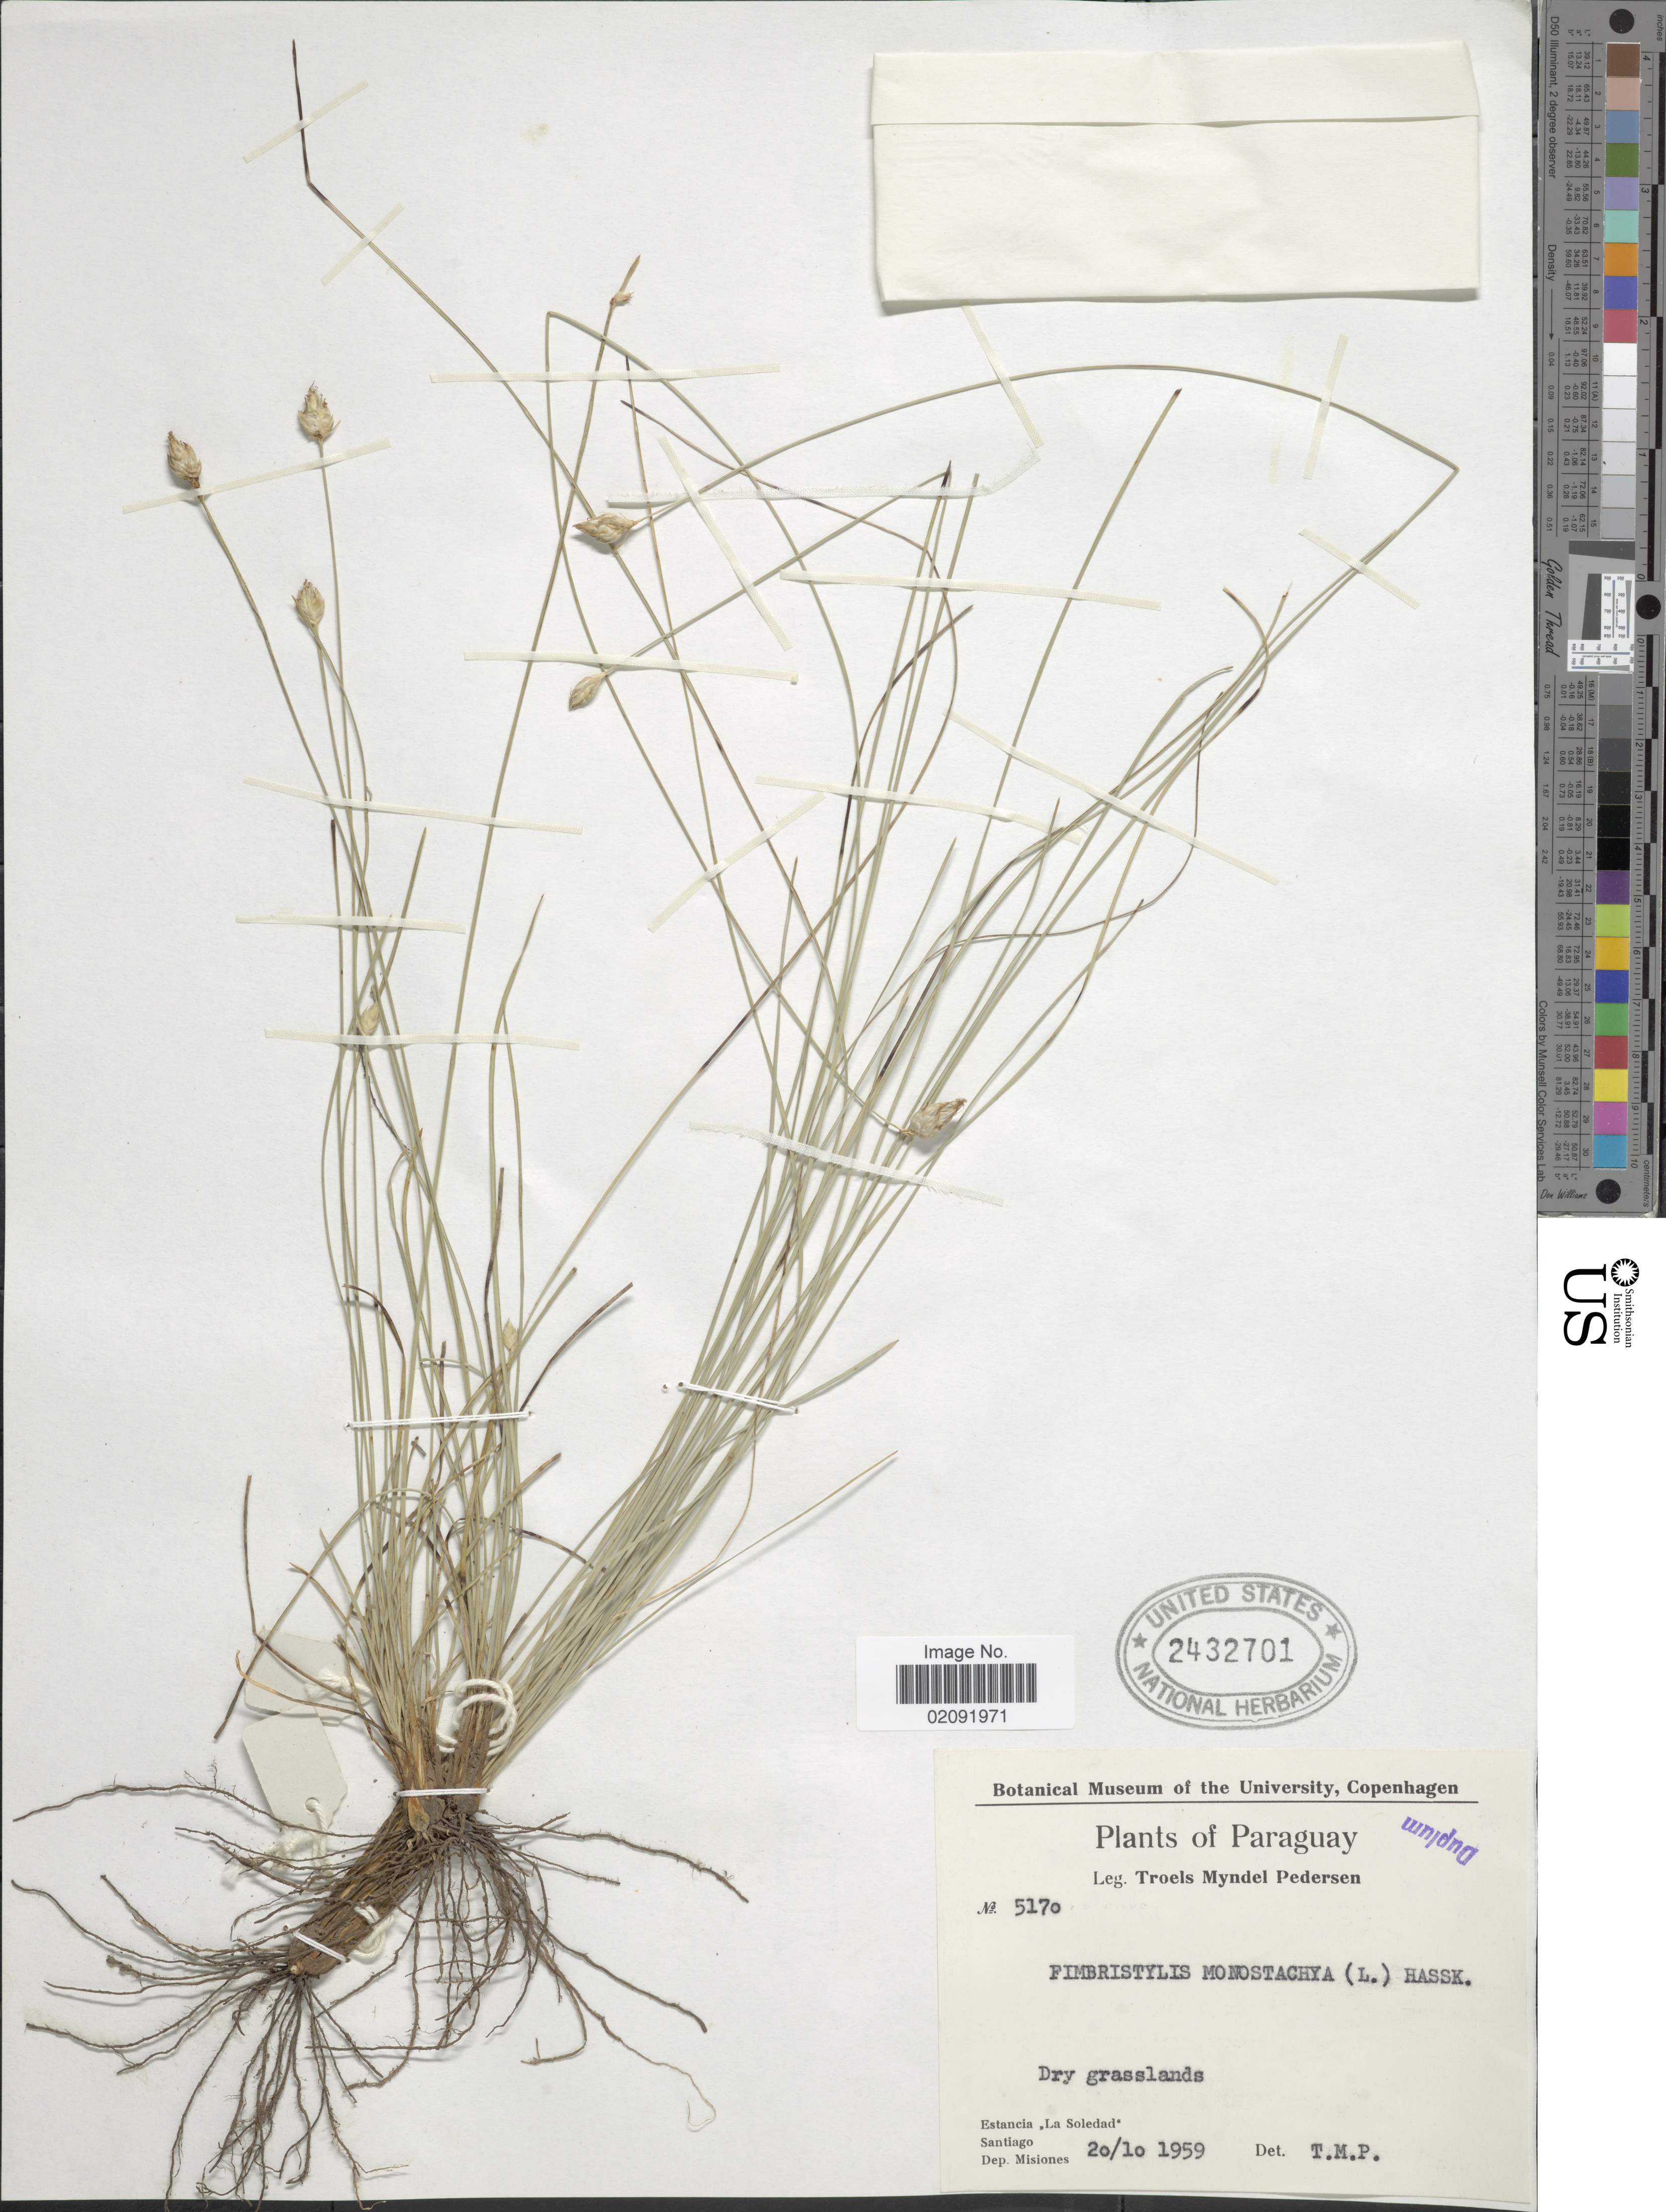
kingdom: Plantae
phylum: Tracheophyta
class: Liliopsida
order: Poales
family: Cyperaceae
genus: Abildgaardia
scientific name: Abildgaardia ovata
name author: (Burm. f.) Kral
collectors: T. Pederson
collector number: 5170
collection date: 1959-10-20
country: Paraguay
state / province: Misiones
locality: Dry grasslands, Estancia ,,La Soledad', Santiago, Dep Misiones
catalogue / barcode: US 2432701